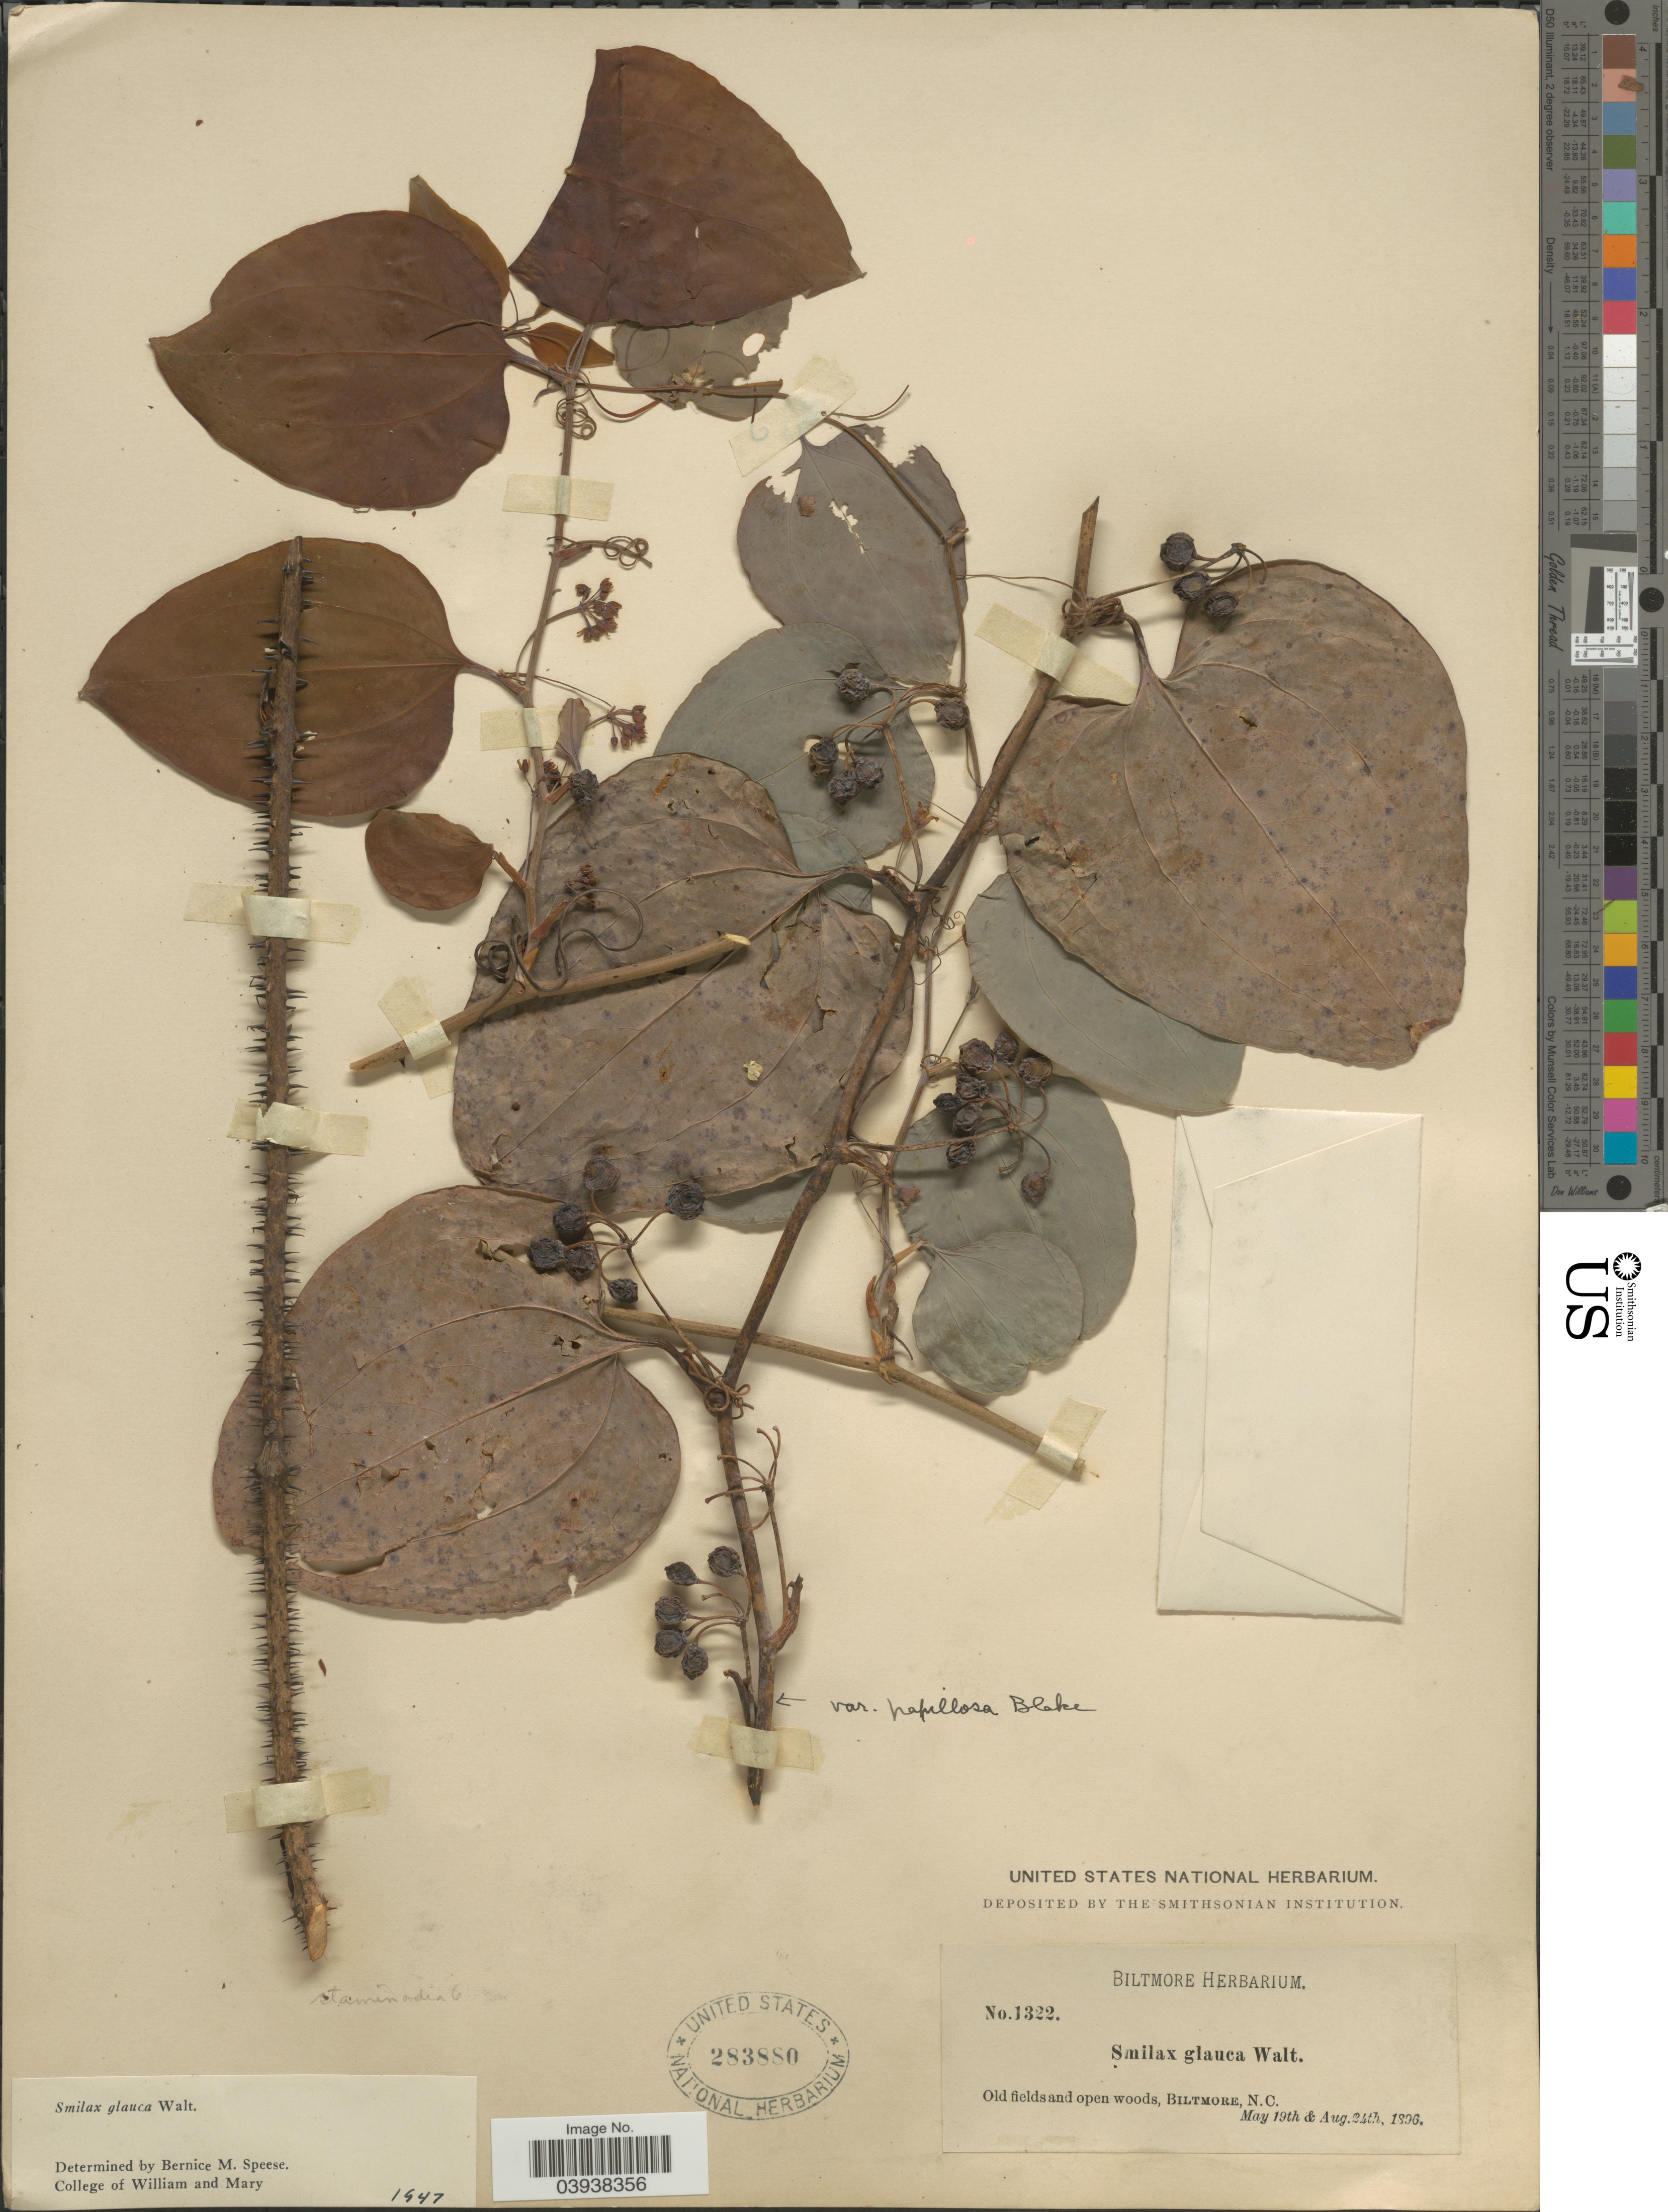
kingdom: Plantae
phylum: Tracheophyta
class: Liliopsida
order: Liliales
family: Smilacaceae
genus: Smilax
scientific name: Smilax glauca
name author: Walter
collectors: ex herb. Biltmore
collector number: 1322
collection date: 1896-05-19/1896-08-24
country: United States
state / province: South Carolina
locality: Old fields and open woods, Biltmore.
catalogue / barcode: US 283880